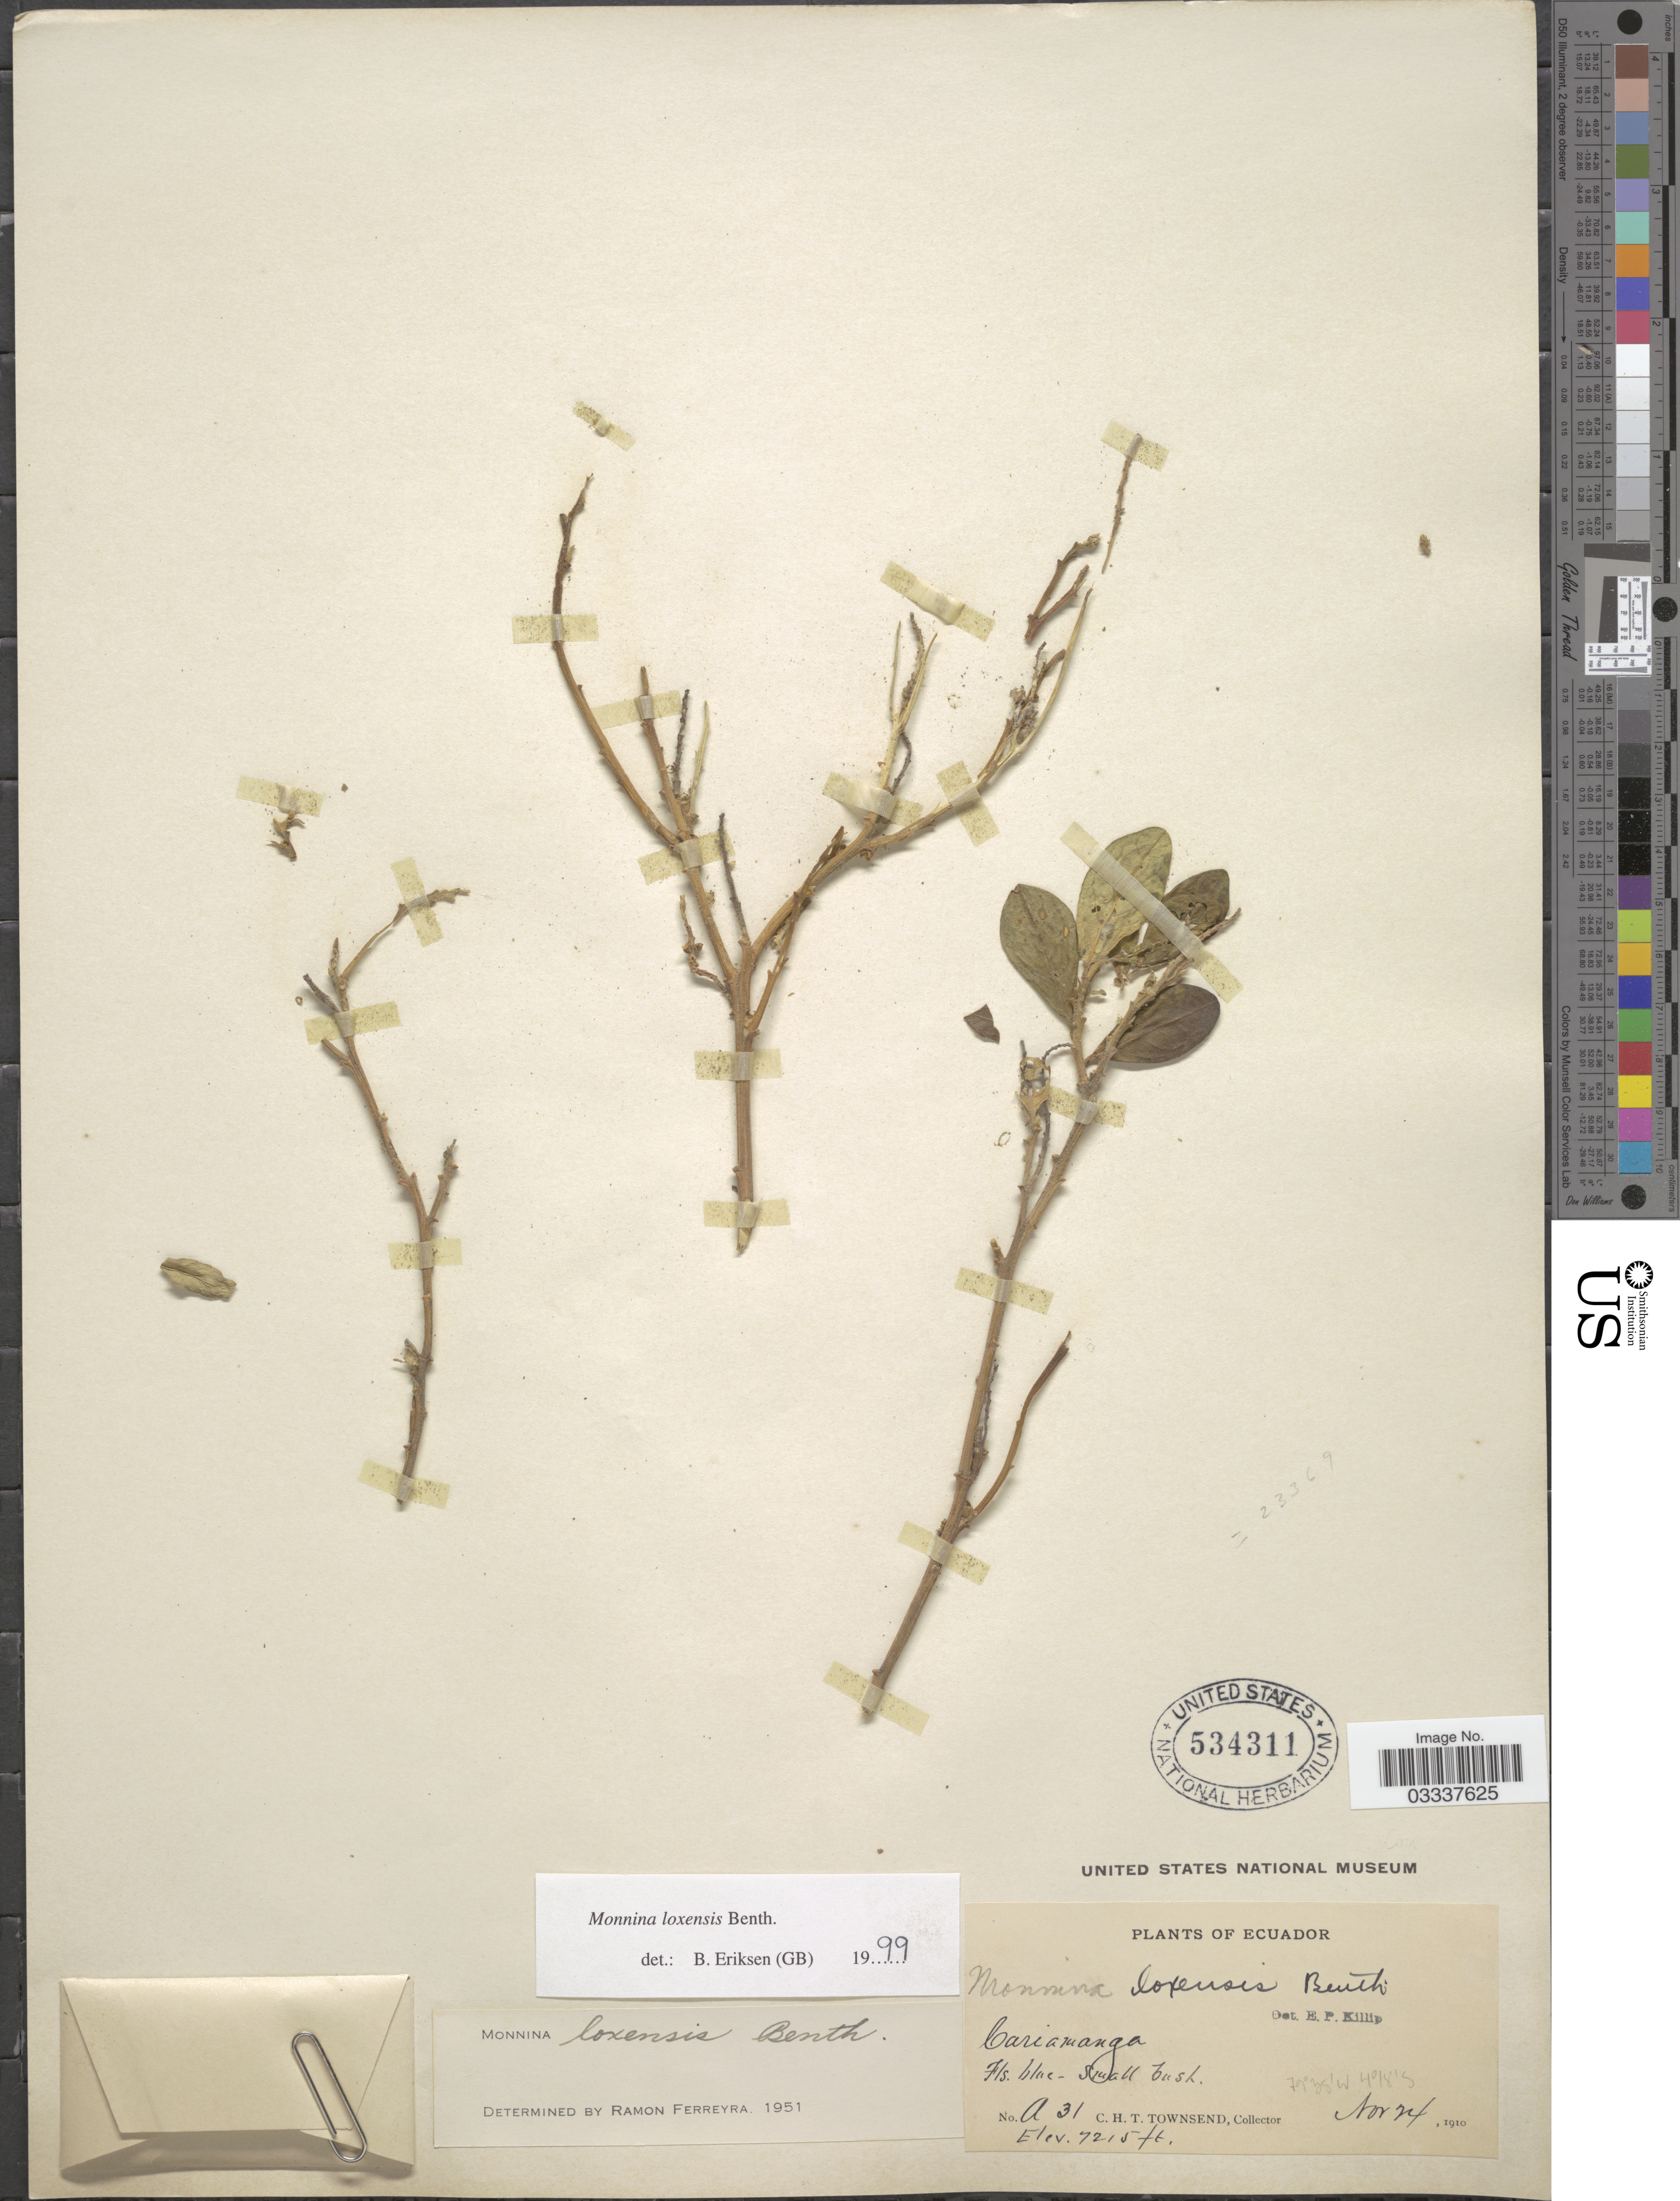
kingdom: Plantae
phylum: Tracheophyta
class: Magnoliopsida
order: Fabales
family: Polygalaceae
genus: Monnina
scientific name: Monnina loxensis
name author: Benth.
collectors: C. H. T. Townsend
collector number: A31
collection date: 1910-11-24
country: Ecuador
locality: Cariamanga.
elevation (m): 2199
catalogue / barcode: US 534311